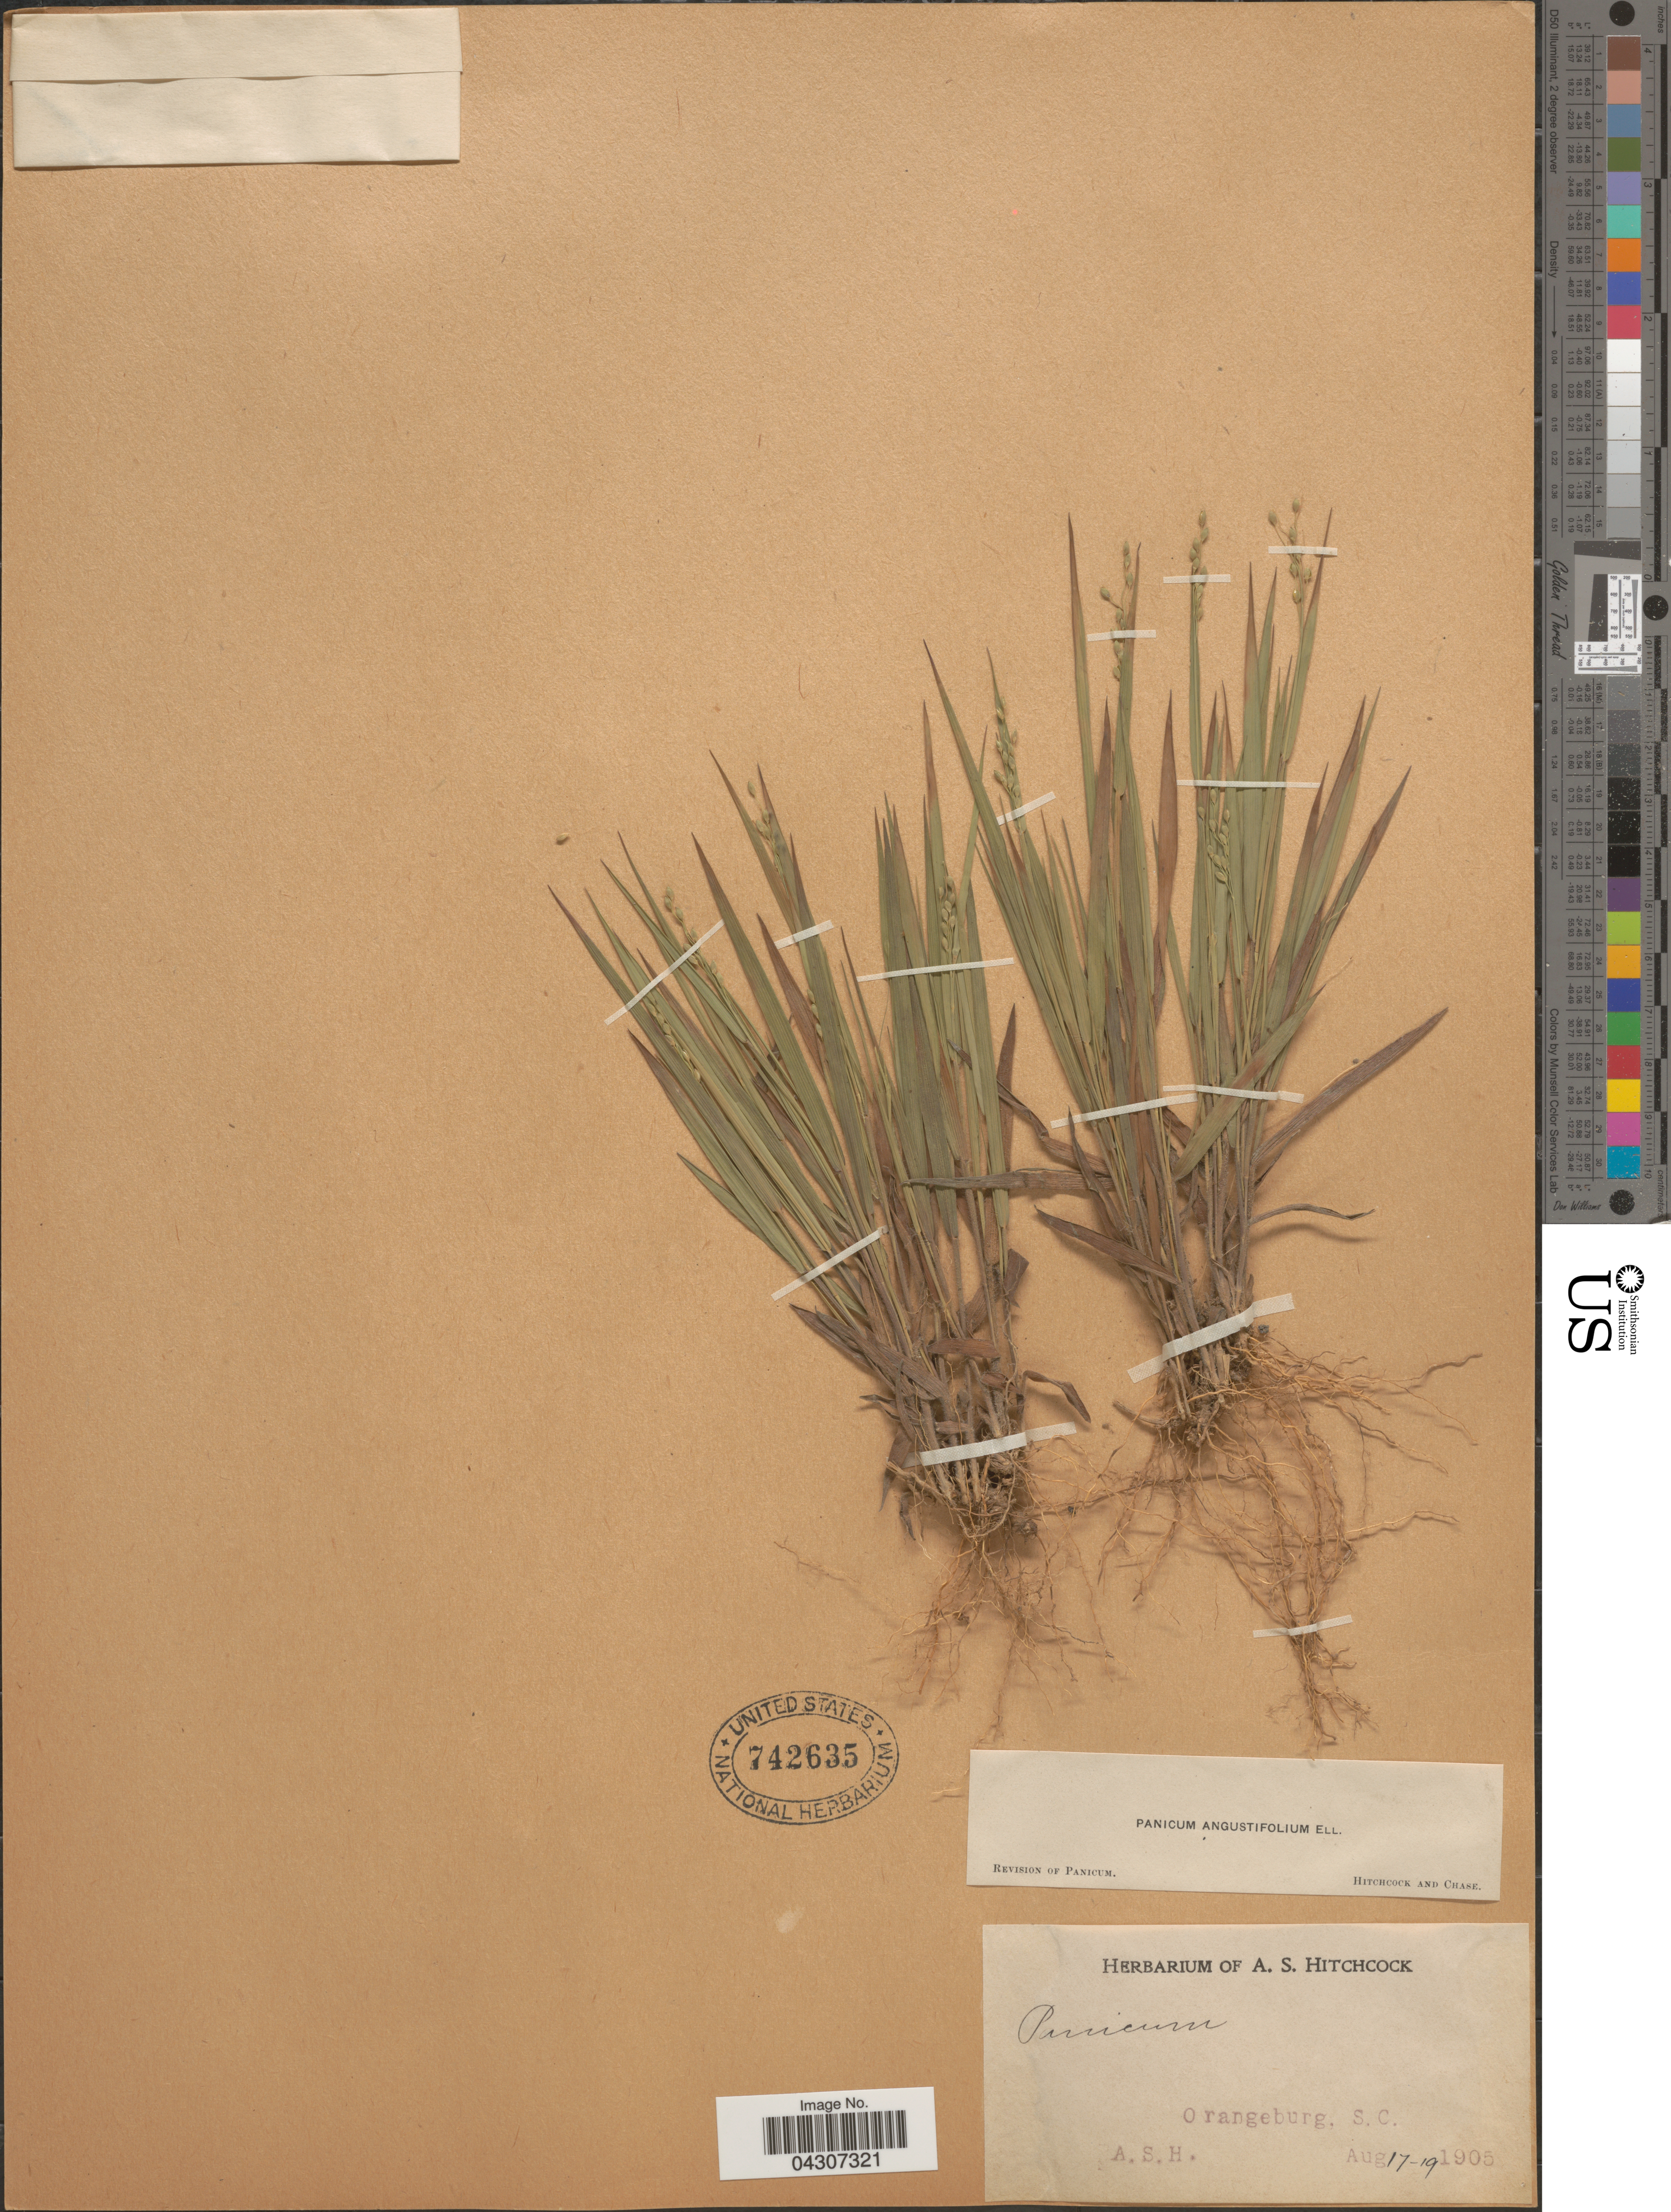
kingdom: Plantae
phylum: Tracheophyta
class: Liliopsida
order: Poales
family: Poaceae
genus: Dichanthelium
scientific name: Dichanthelium aciculare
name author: (Desv. ex Poir.) Gould & C.A. Clark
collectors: A. S. Hitchcock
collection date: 1905-08-17/1905-08-19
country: United States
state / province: South Carolina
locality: Orangeburg.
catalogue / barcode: US 742635